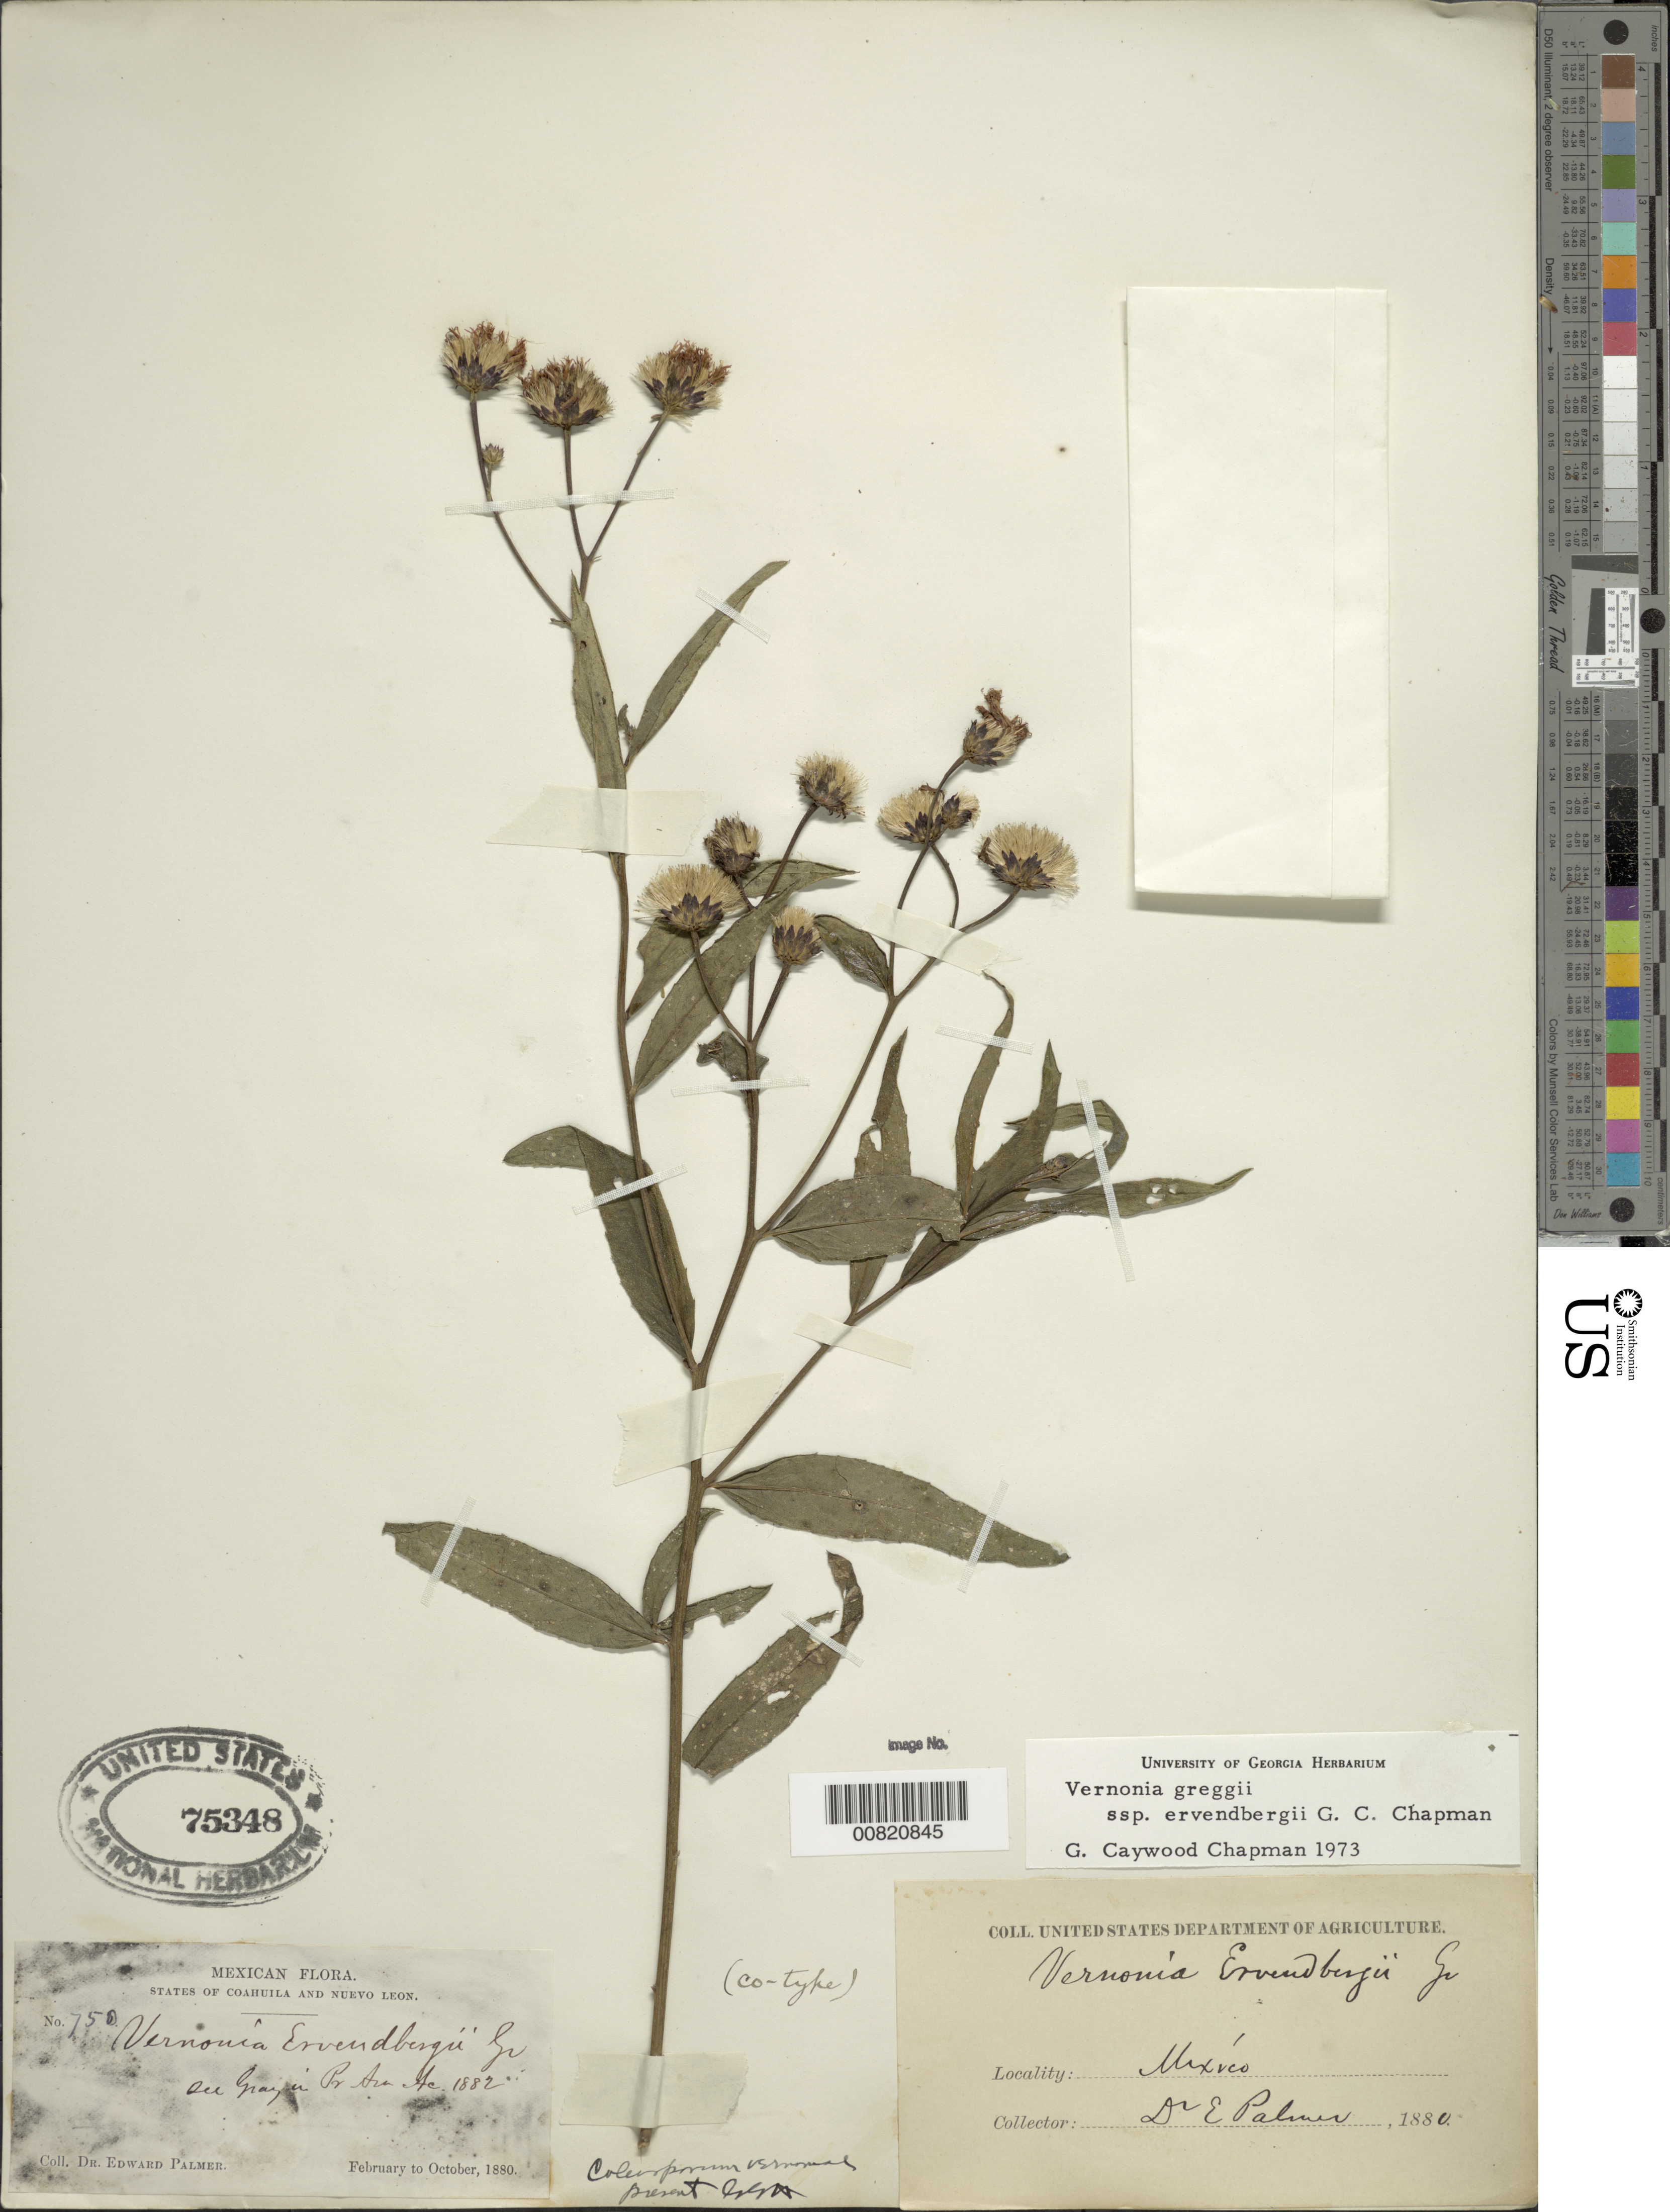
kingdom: Plantae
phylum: Tracheophyta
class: Magnoliopsida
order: Asterales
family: Asteraceae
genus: Vernonia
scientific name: Vernonia greggii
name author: A. Gray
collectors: E. Palmer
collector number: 750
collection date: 1880-02/1880-10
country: Mexico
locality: State of Coahuila and Nuevo Leon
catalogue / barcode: US 75348